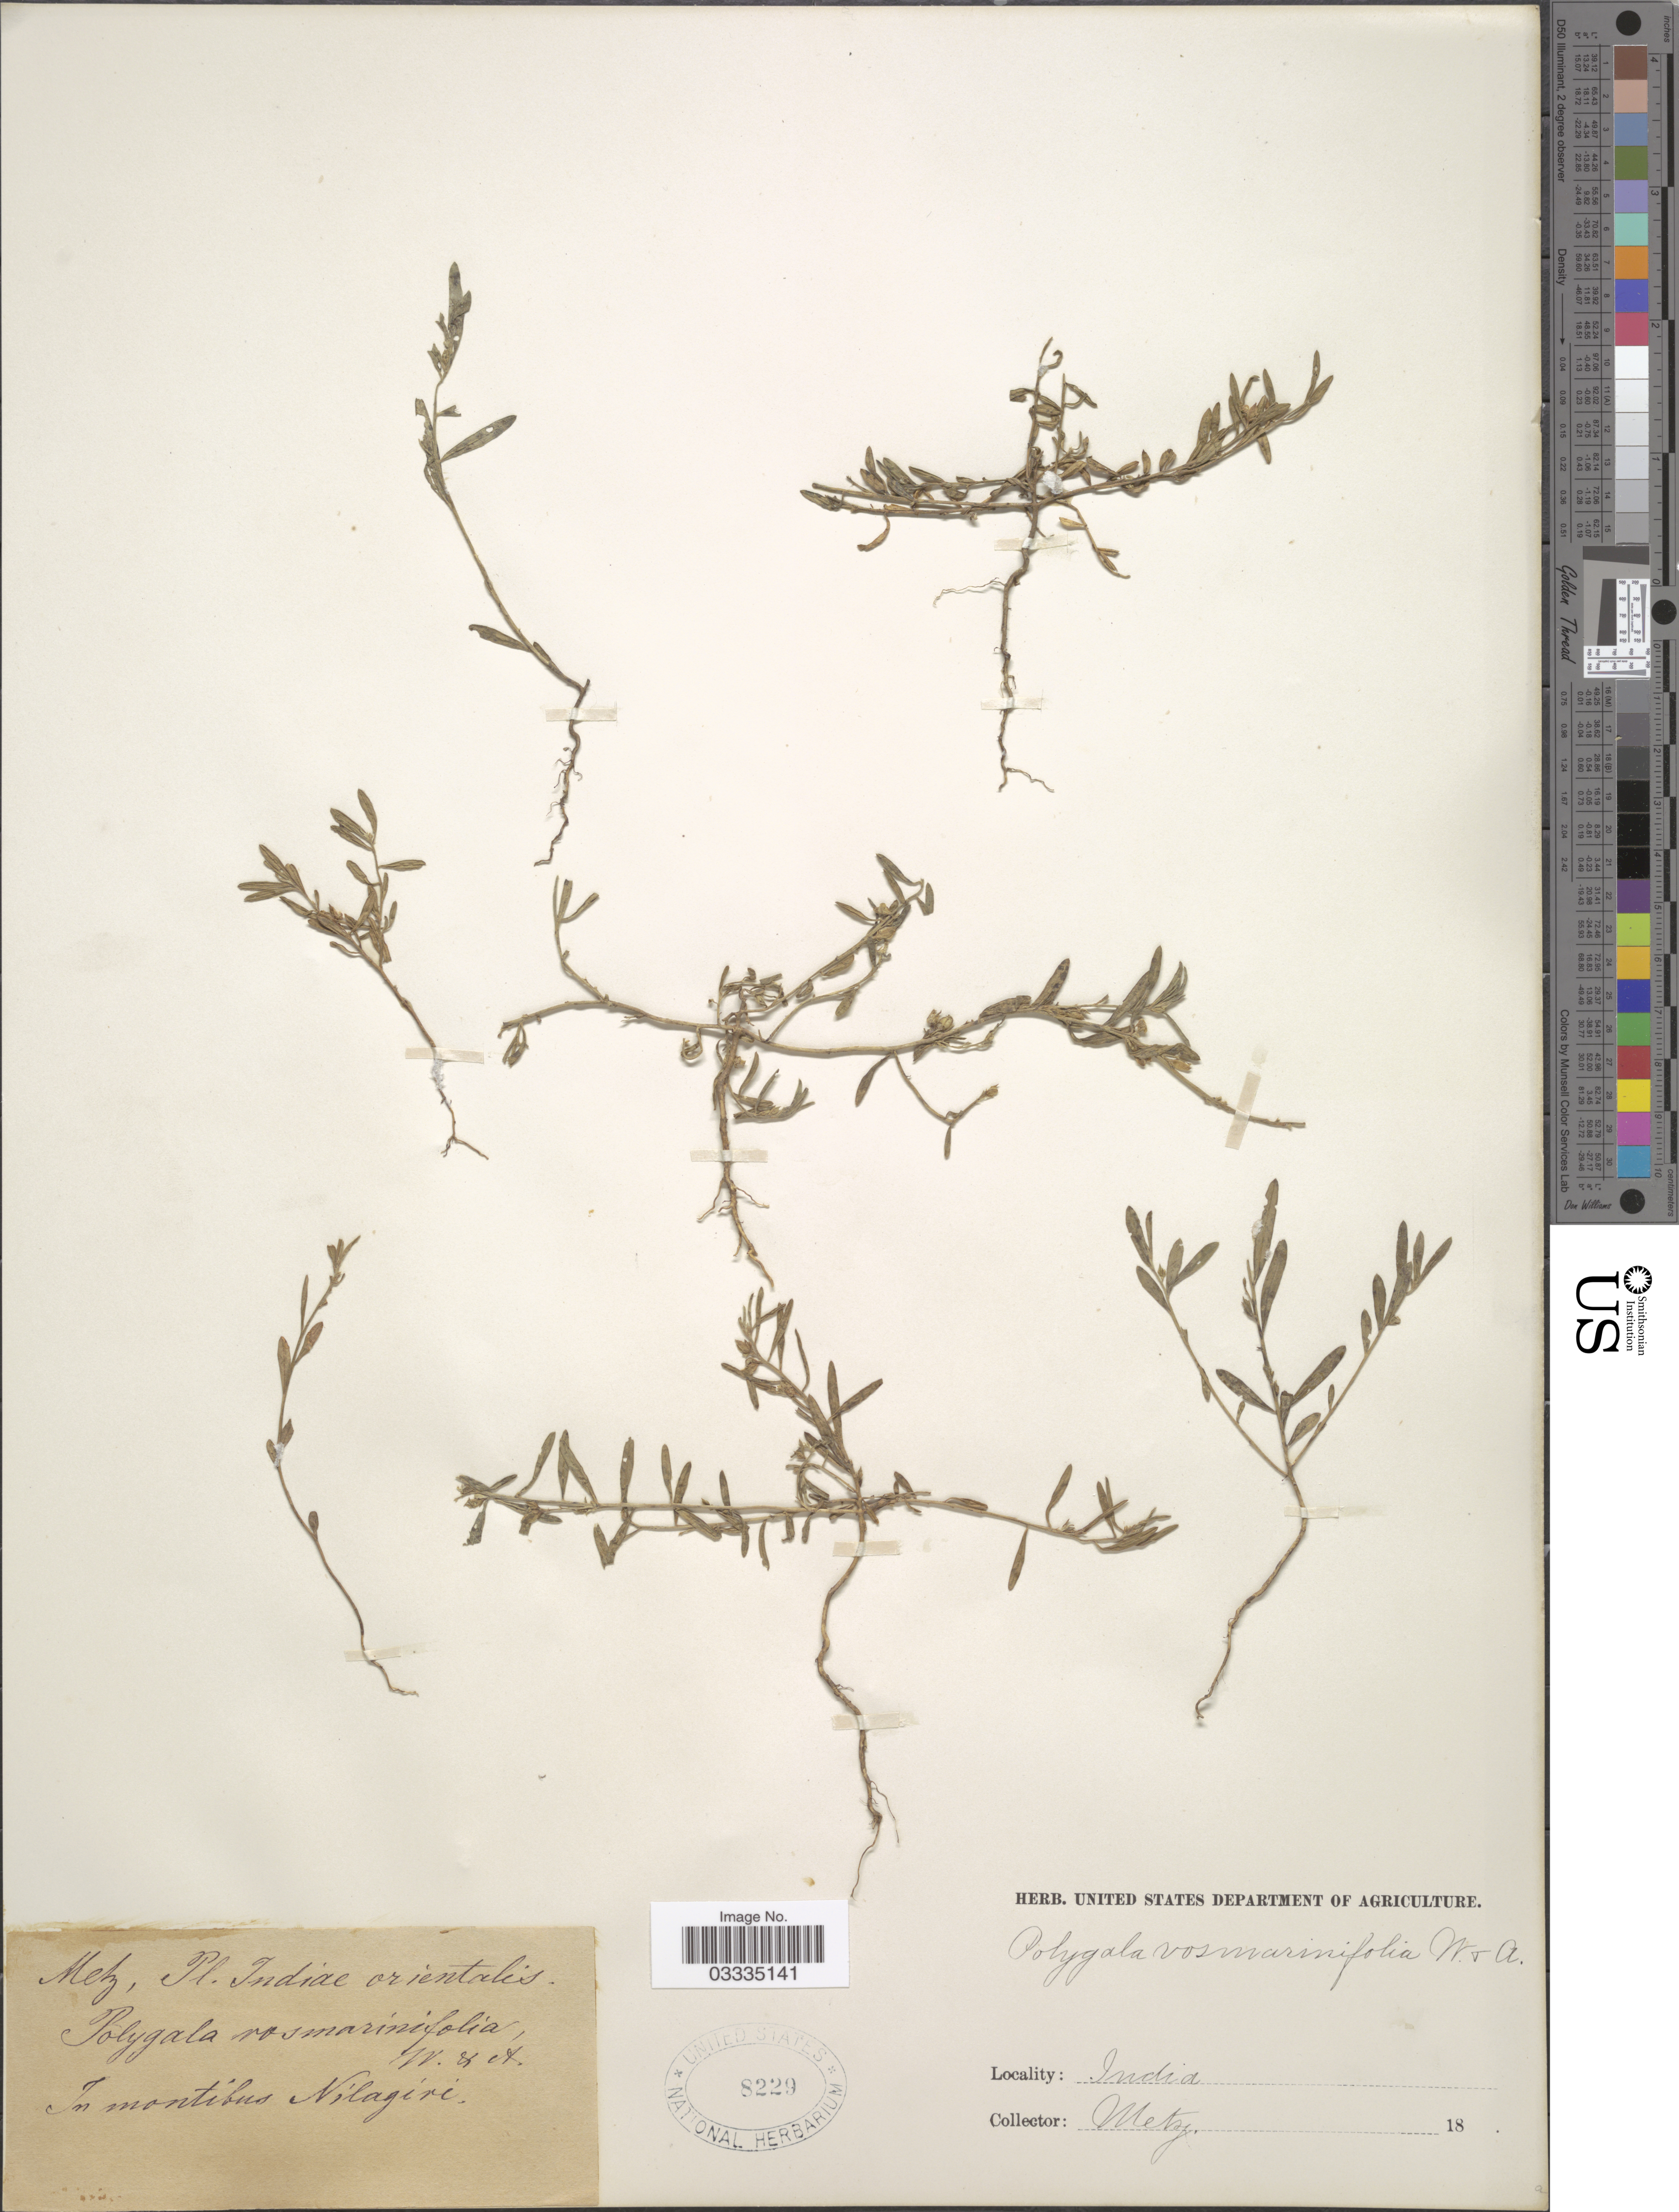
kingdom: Plantae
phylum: Tracheophyta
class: Magnoliopsida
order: Fabales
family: Polygalaceae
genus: Polygala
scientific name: Polygala rosmarinifolia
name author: Wight & Arn.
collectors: -. Metz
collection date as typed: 18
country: India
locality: Indiae orientalis. In montibus Nilagiri.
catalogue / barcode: US 8229